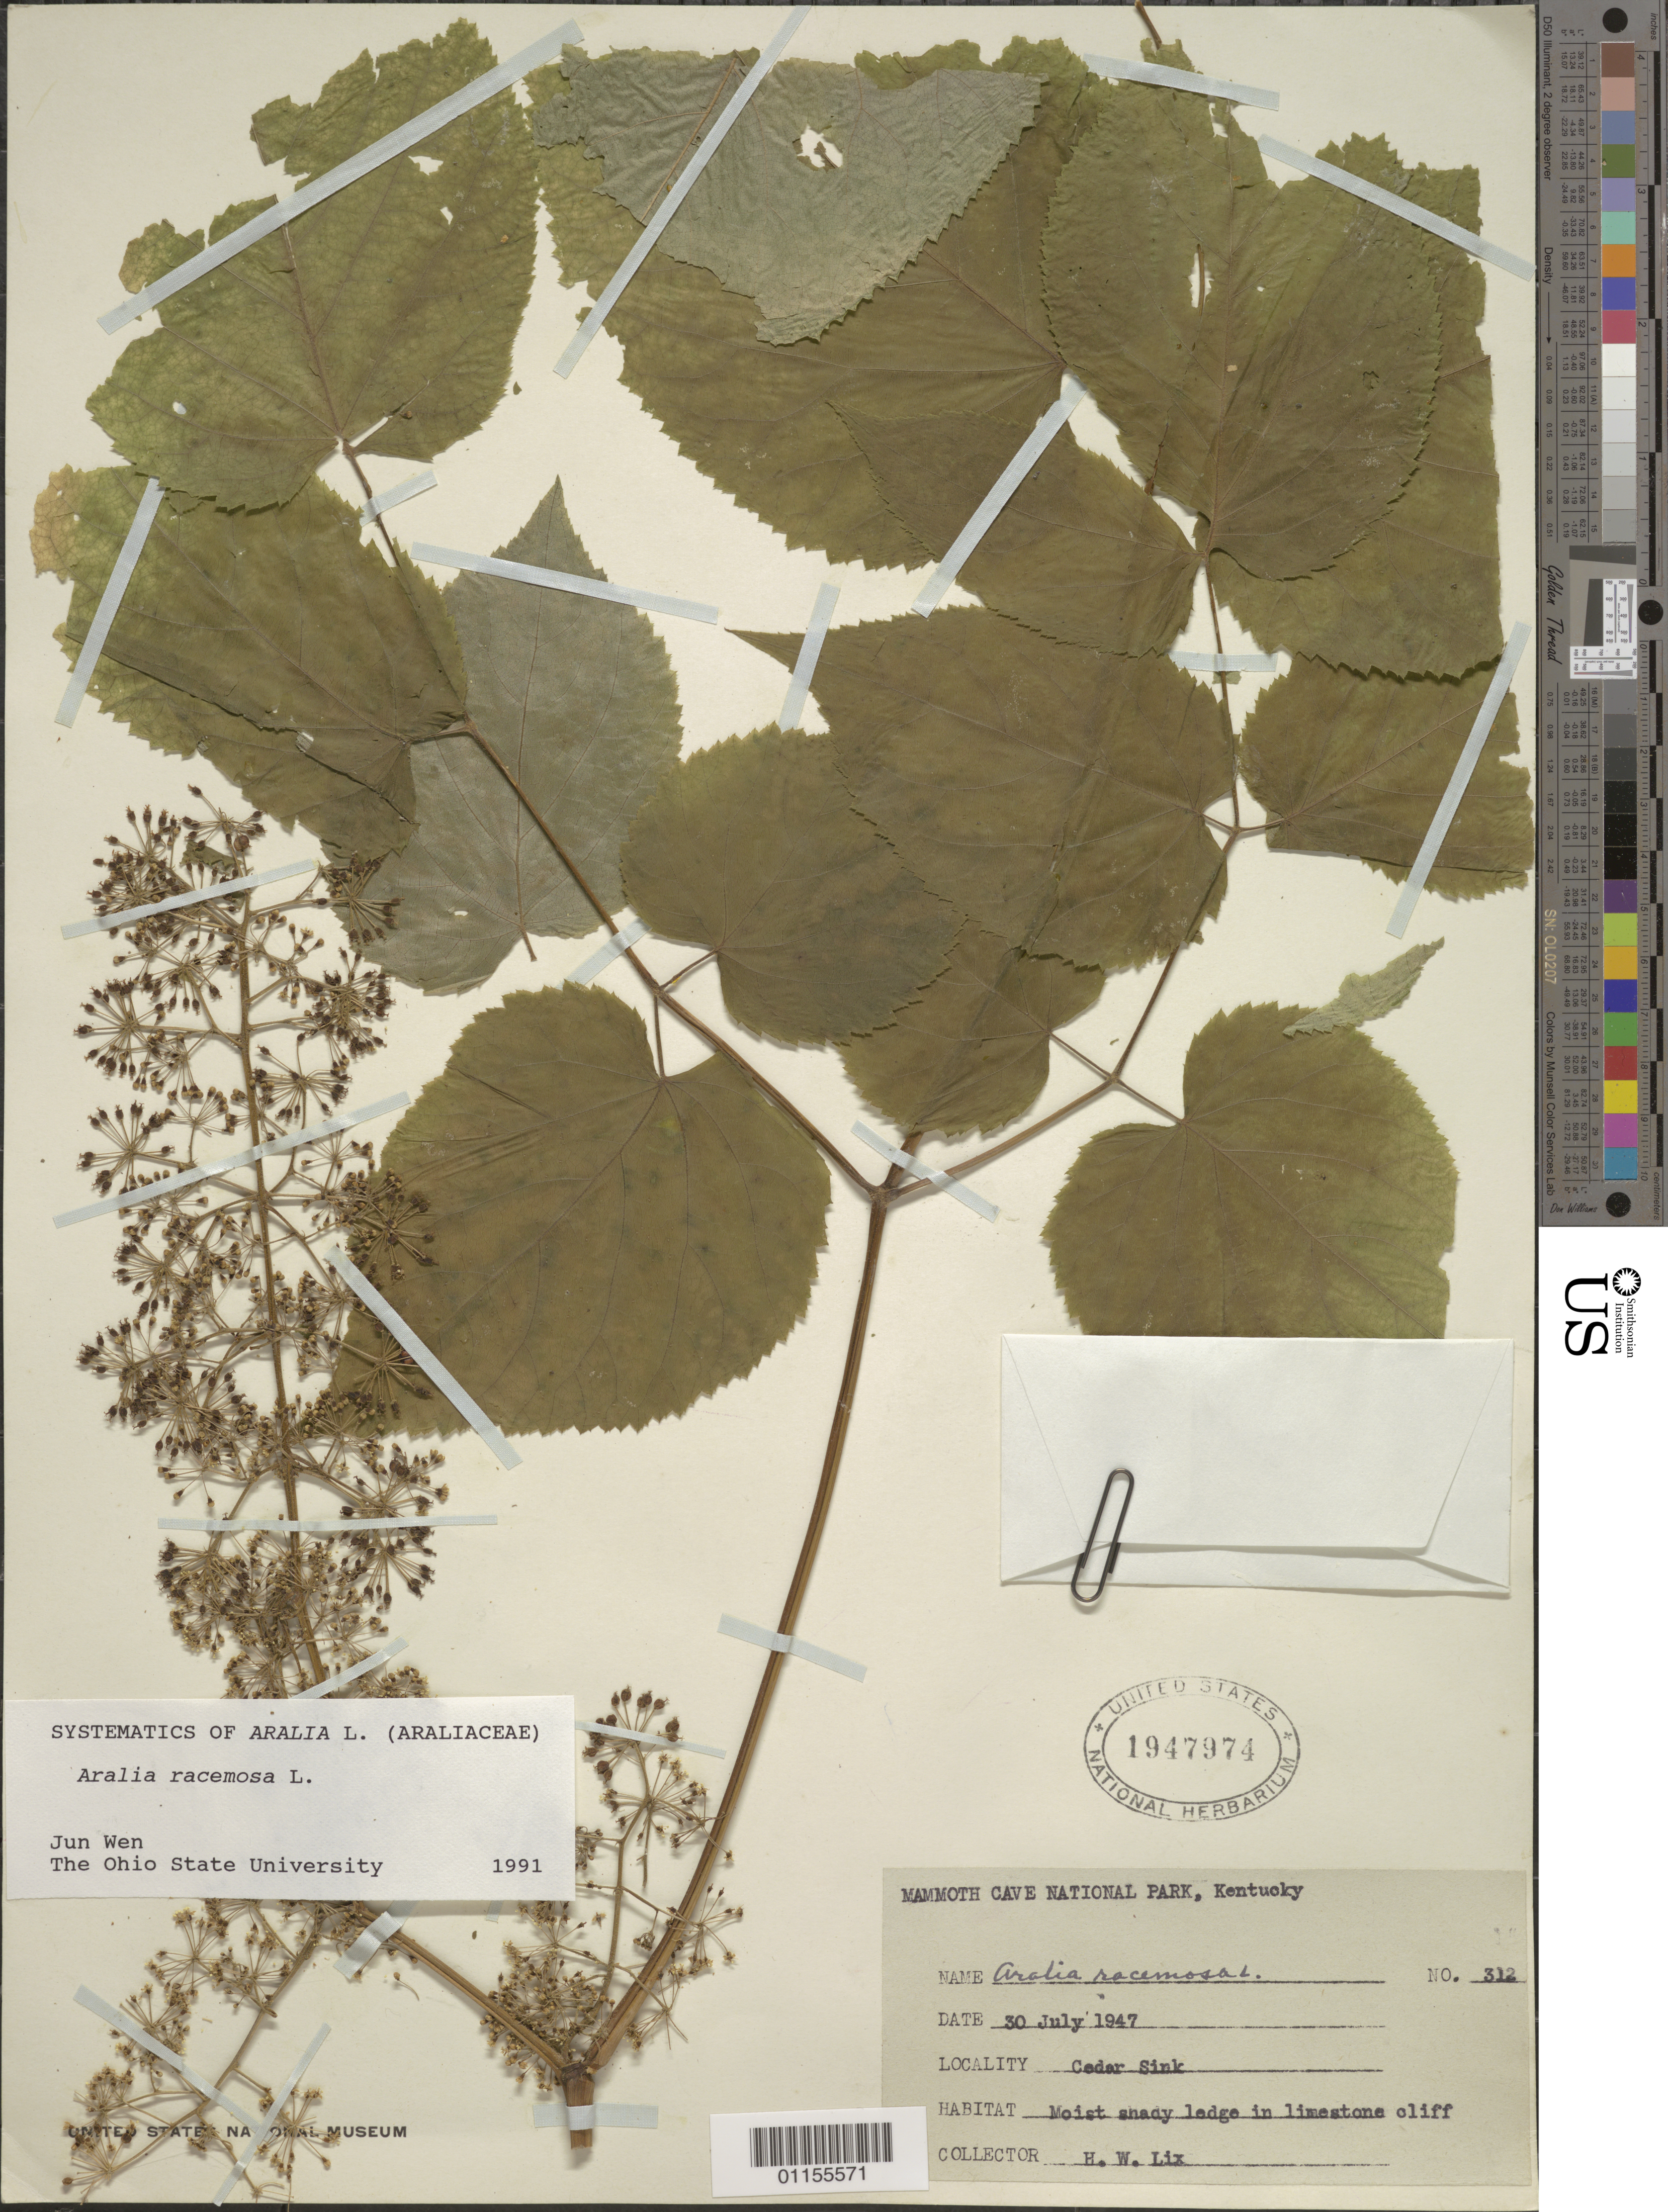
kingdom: Plantae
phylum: Tracheophyta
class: Magnoliopsida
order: Apiales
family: Araliaceae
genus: Aralia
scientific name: Aralia racemosa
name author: L.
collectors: H. W. Lix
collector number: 312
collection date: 1947-07-30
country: United States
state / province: Kentucky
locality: Mammoth Cave National Park, Cedar Sink.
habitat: Moist shady ledge in limestone cliff.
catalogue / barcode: US 1947974